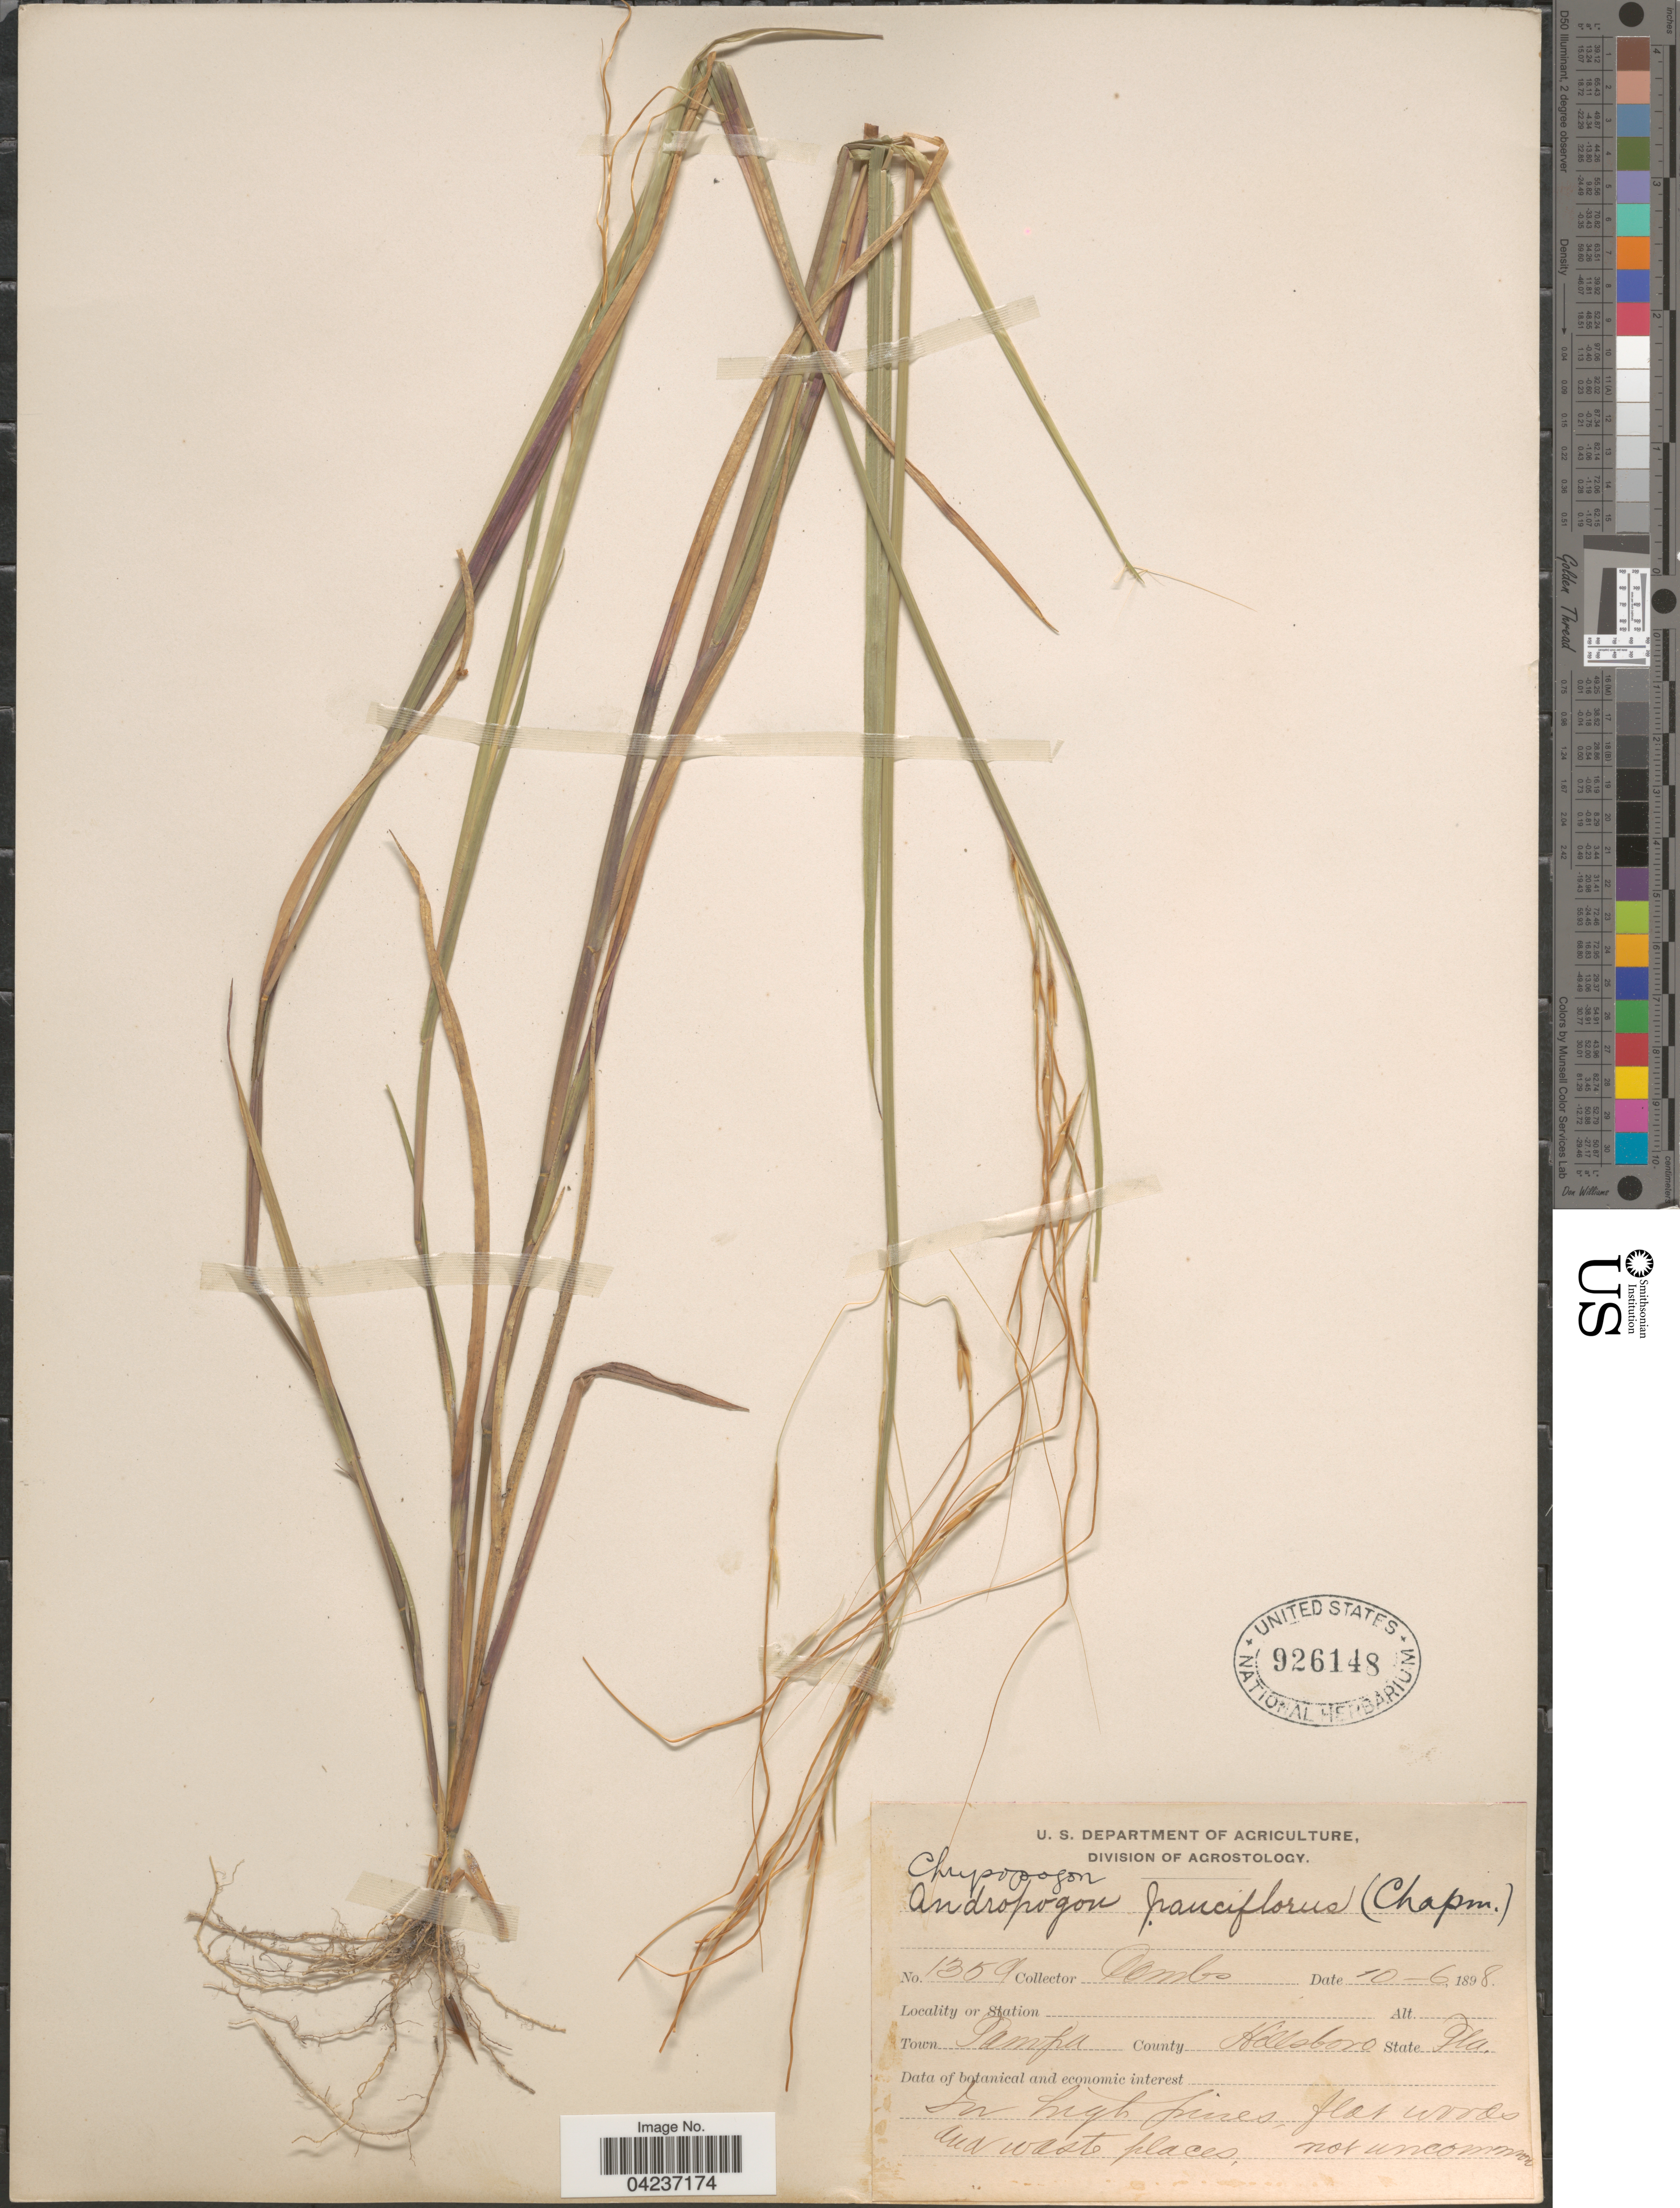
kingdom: Plantae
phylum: Tracheophyta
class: Liliopsida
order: Poales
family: Poaceae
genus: Chrysopogon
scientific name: Chrysopogon pauciflorus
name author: (Chapm.) Benth. ex Vasey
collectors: -. Combs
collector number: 1359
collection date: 1898-10-06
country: United States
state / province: Florida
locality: Town Tampa. County Hillsboro. In high pines, flat woods and waste places.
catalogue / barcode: US 926148